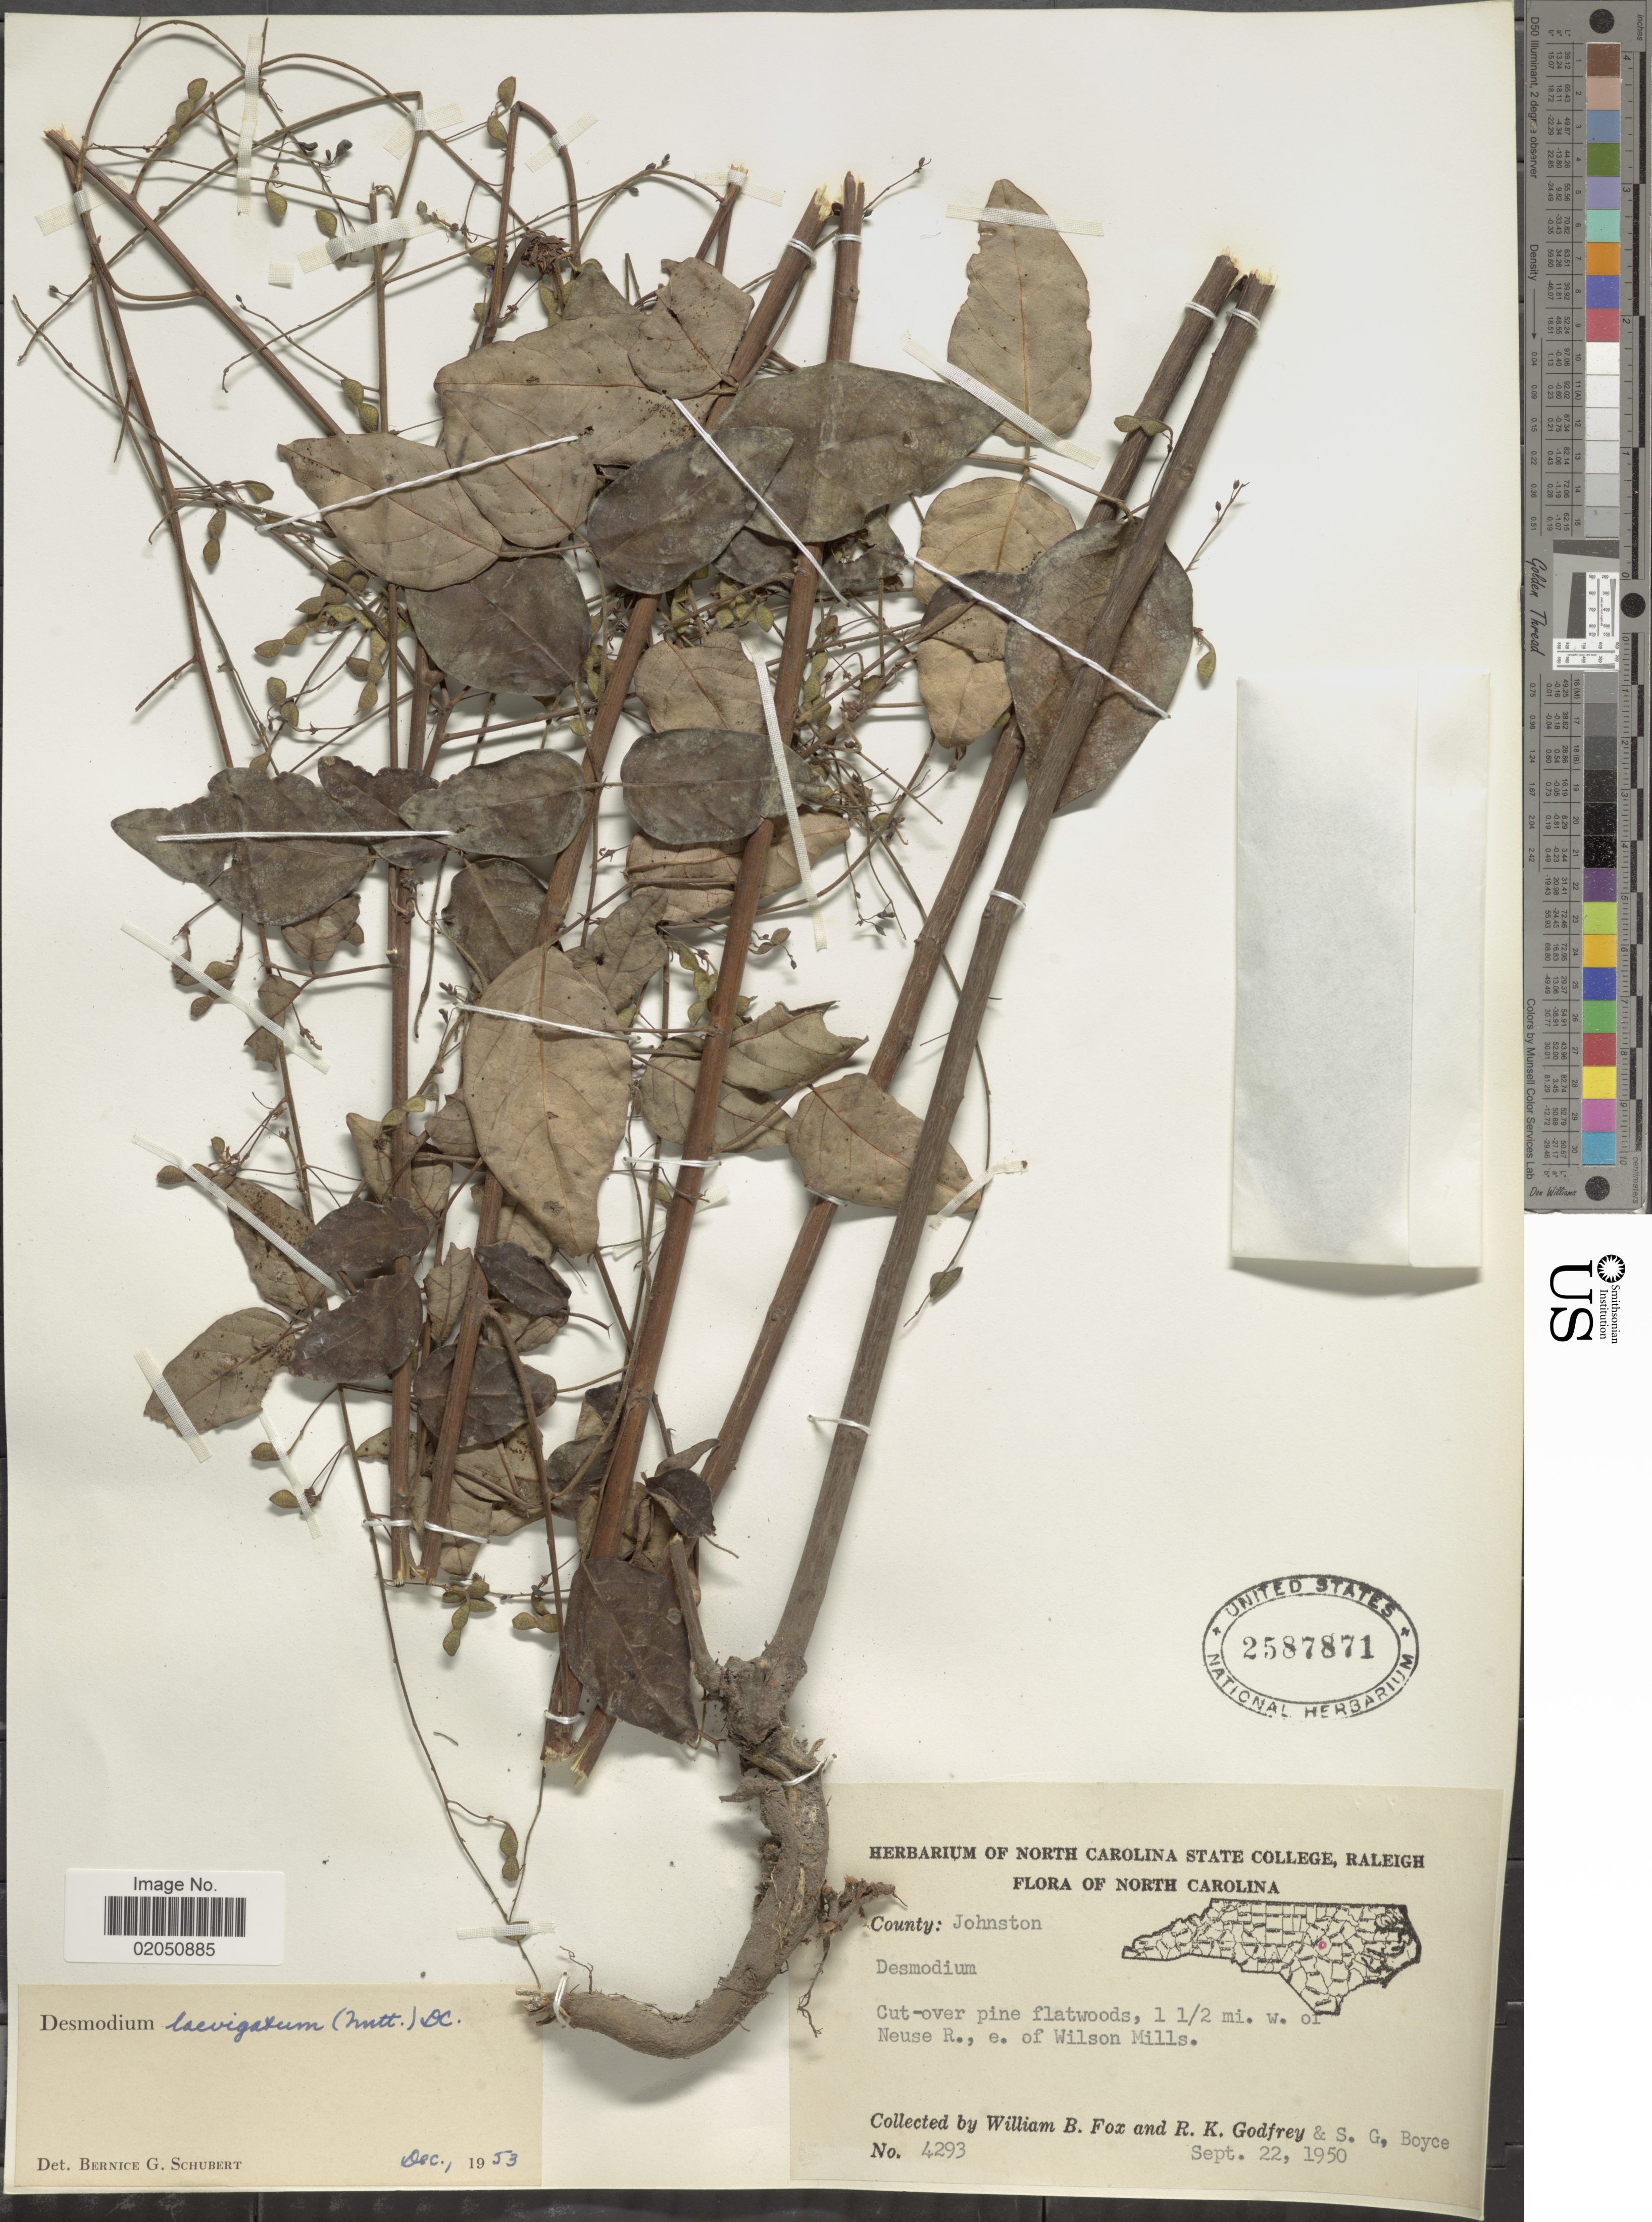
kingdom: Plantae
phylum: Tracheophyta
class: Magnoliopsida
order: Fabales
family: Fabaceae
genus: Desmodium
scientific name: Desmodium laevigatum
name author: (Nutt.) DC.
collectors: W. B. Fox, R. K. Godfrey & S. Boyce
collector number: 4293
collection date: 1950-09-22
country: United States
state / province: North Carolina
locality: County: Johnston, Cut-over pine flatwoods, 1½ mi. w. of Neuse R., e. of Wilson Mills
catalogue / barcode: US 2587871